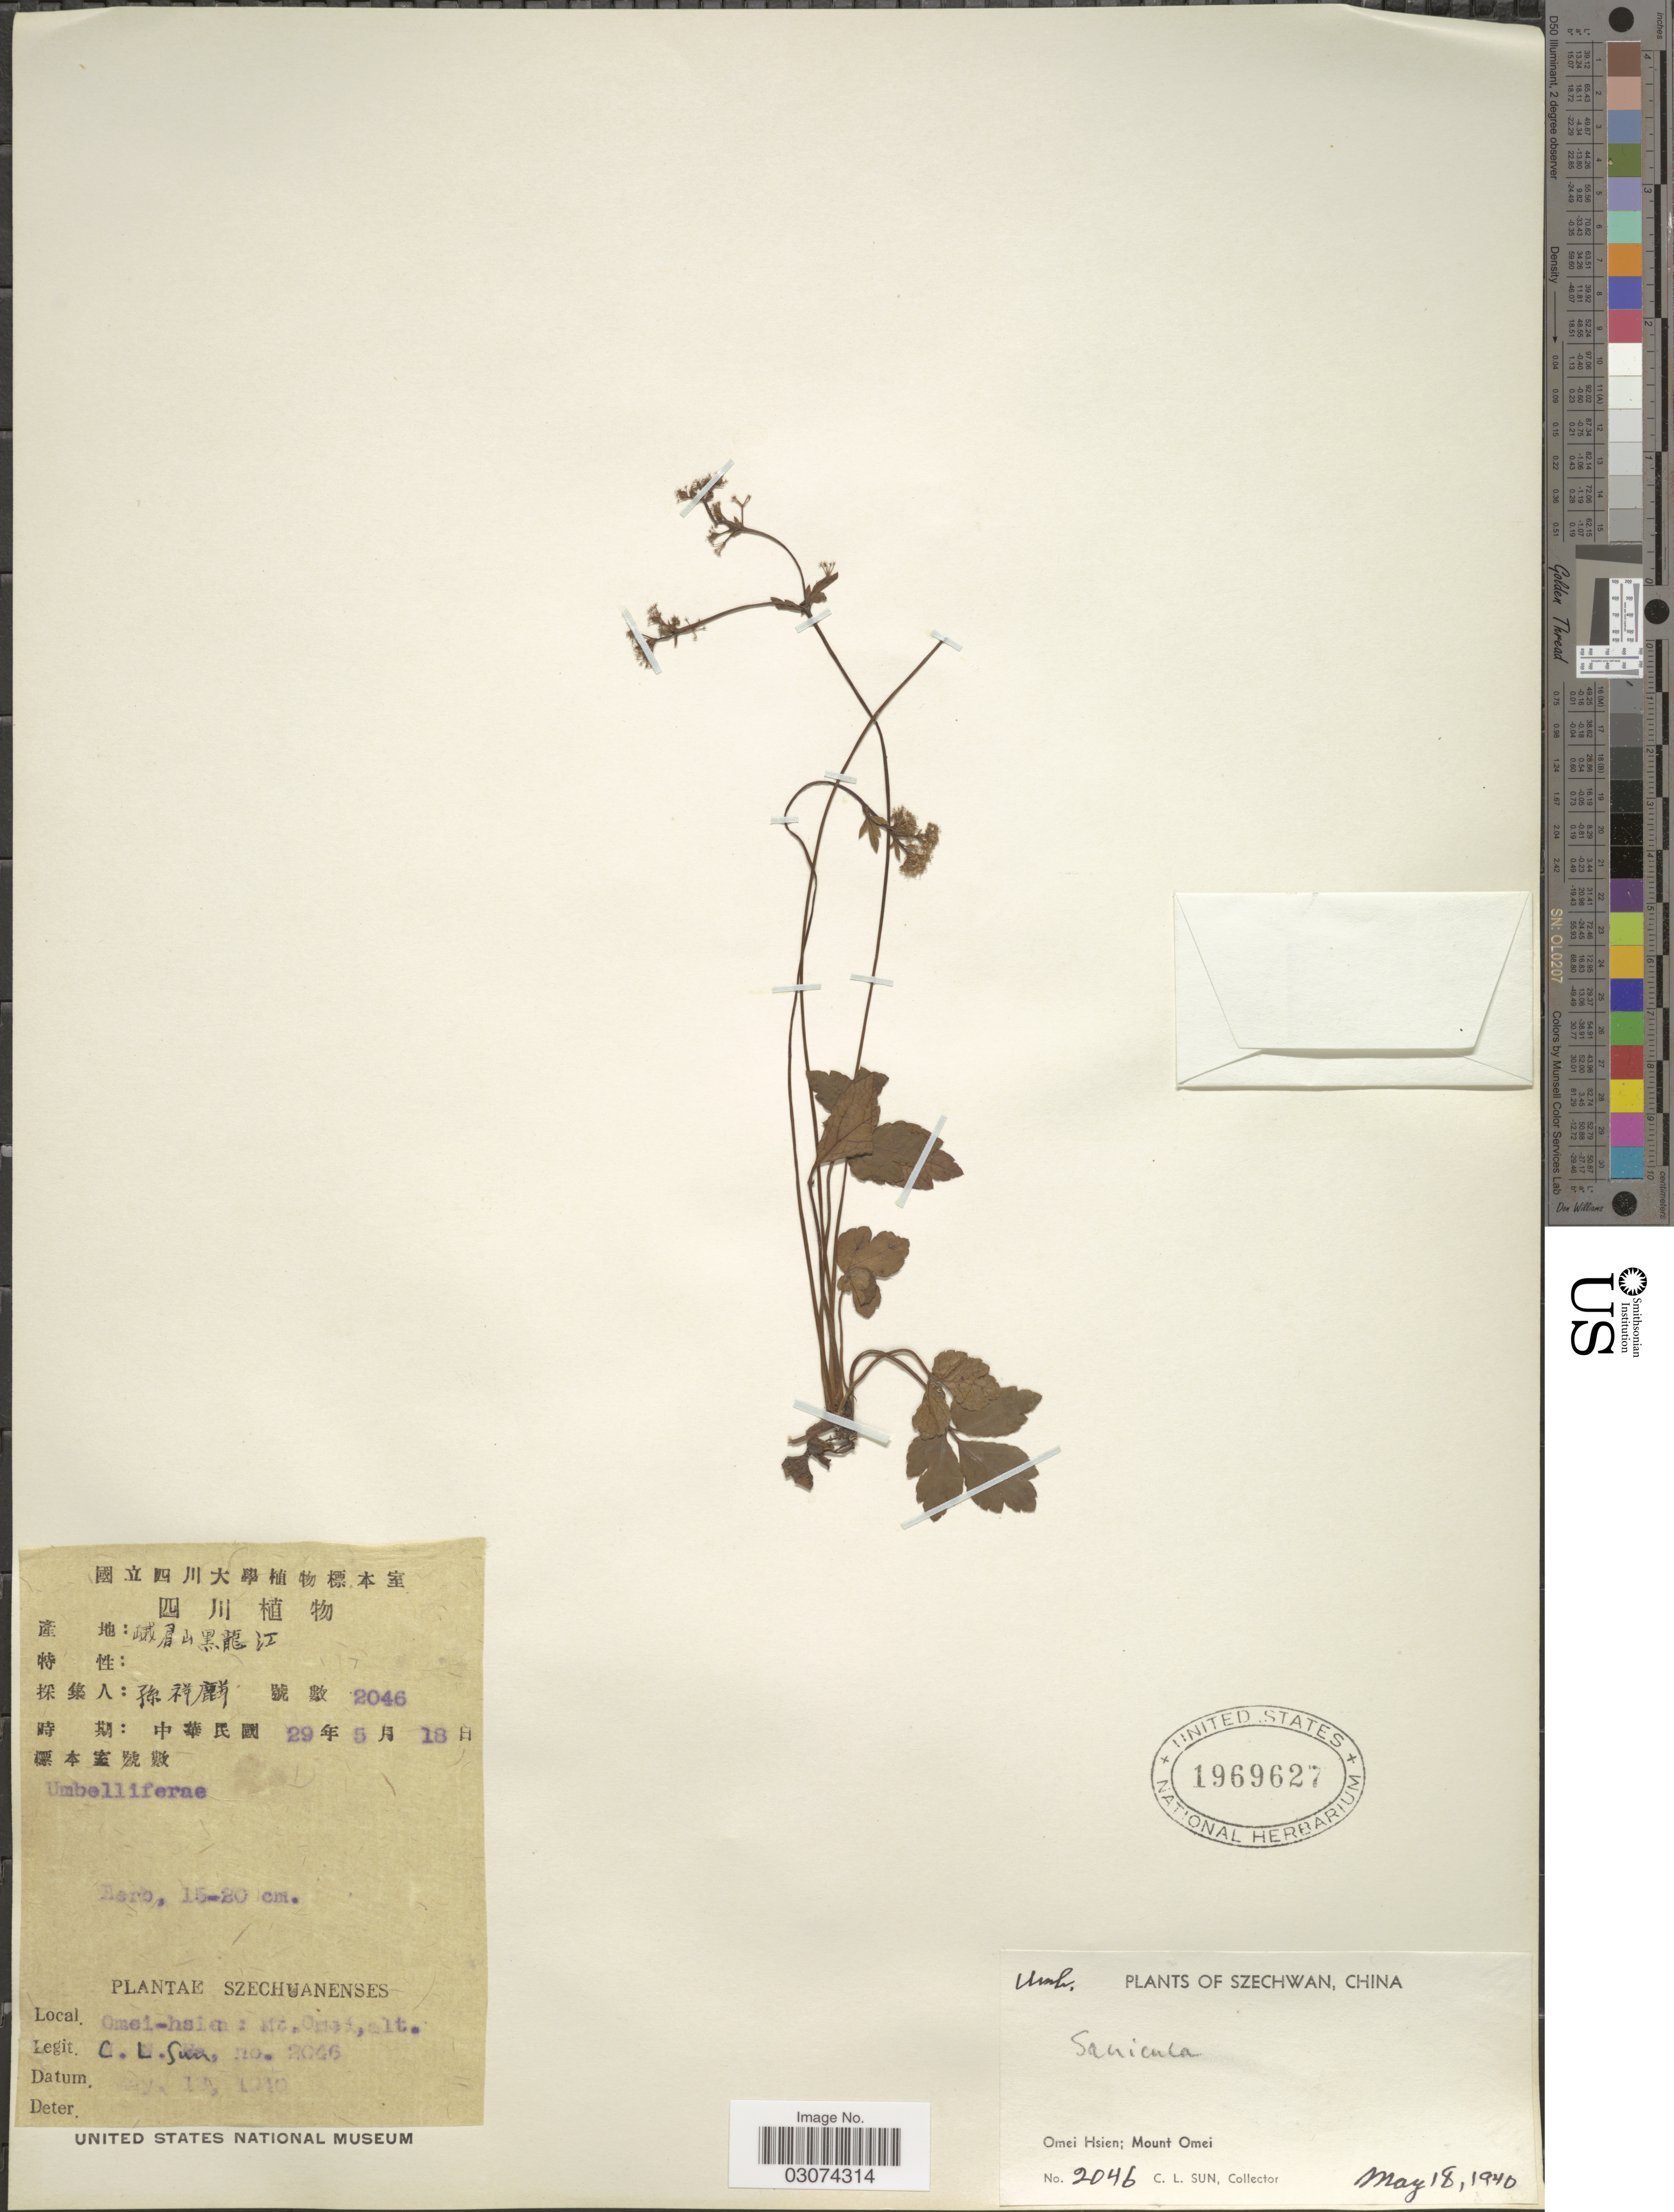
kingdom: Plantae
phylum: Tracheophyta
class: Magnoliopsida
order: Apiales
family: Apiaceae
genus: Sanicula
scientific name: Sanicula sp.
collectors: C. Sun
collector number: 2046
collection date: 1940-05-18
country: China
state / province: Sichuan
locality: Szechwan. Omei Hsien; Mount Omei.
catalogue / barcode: US 1969627